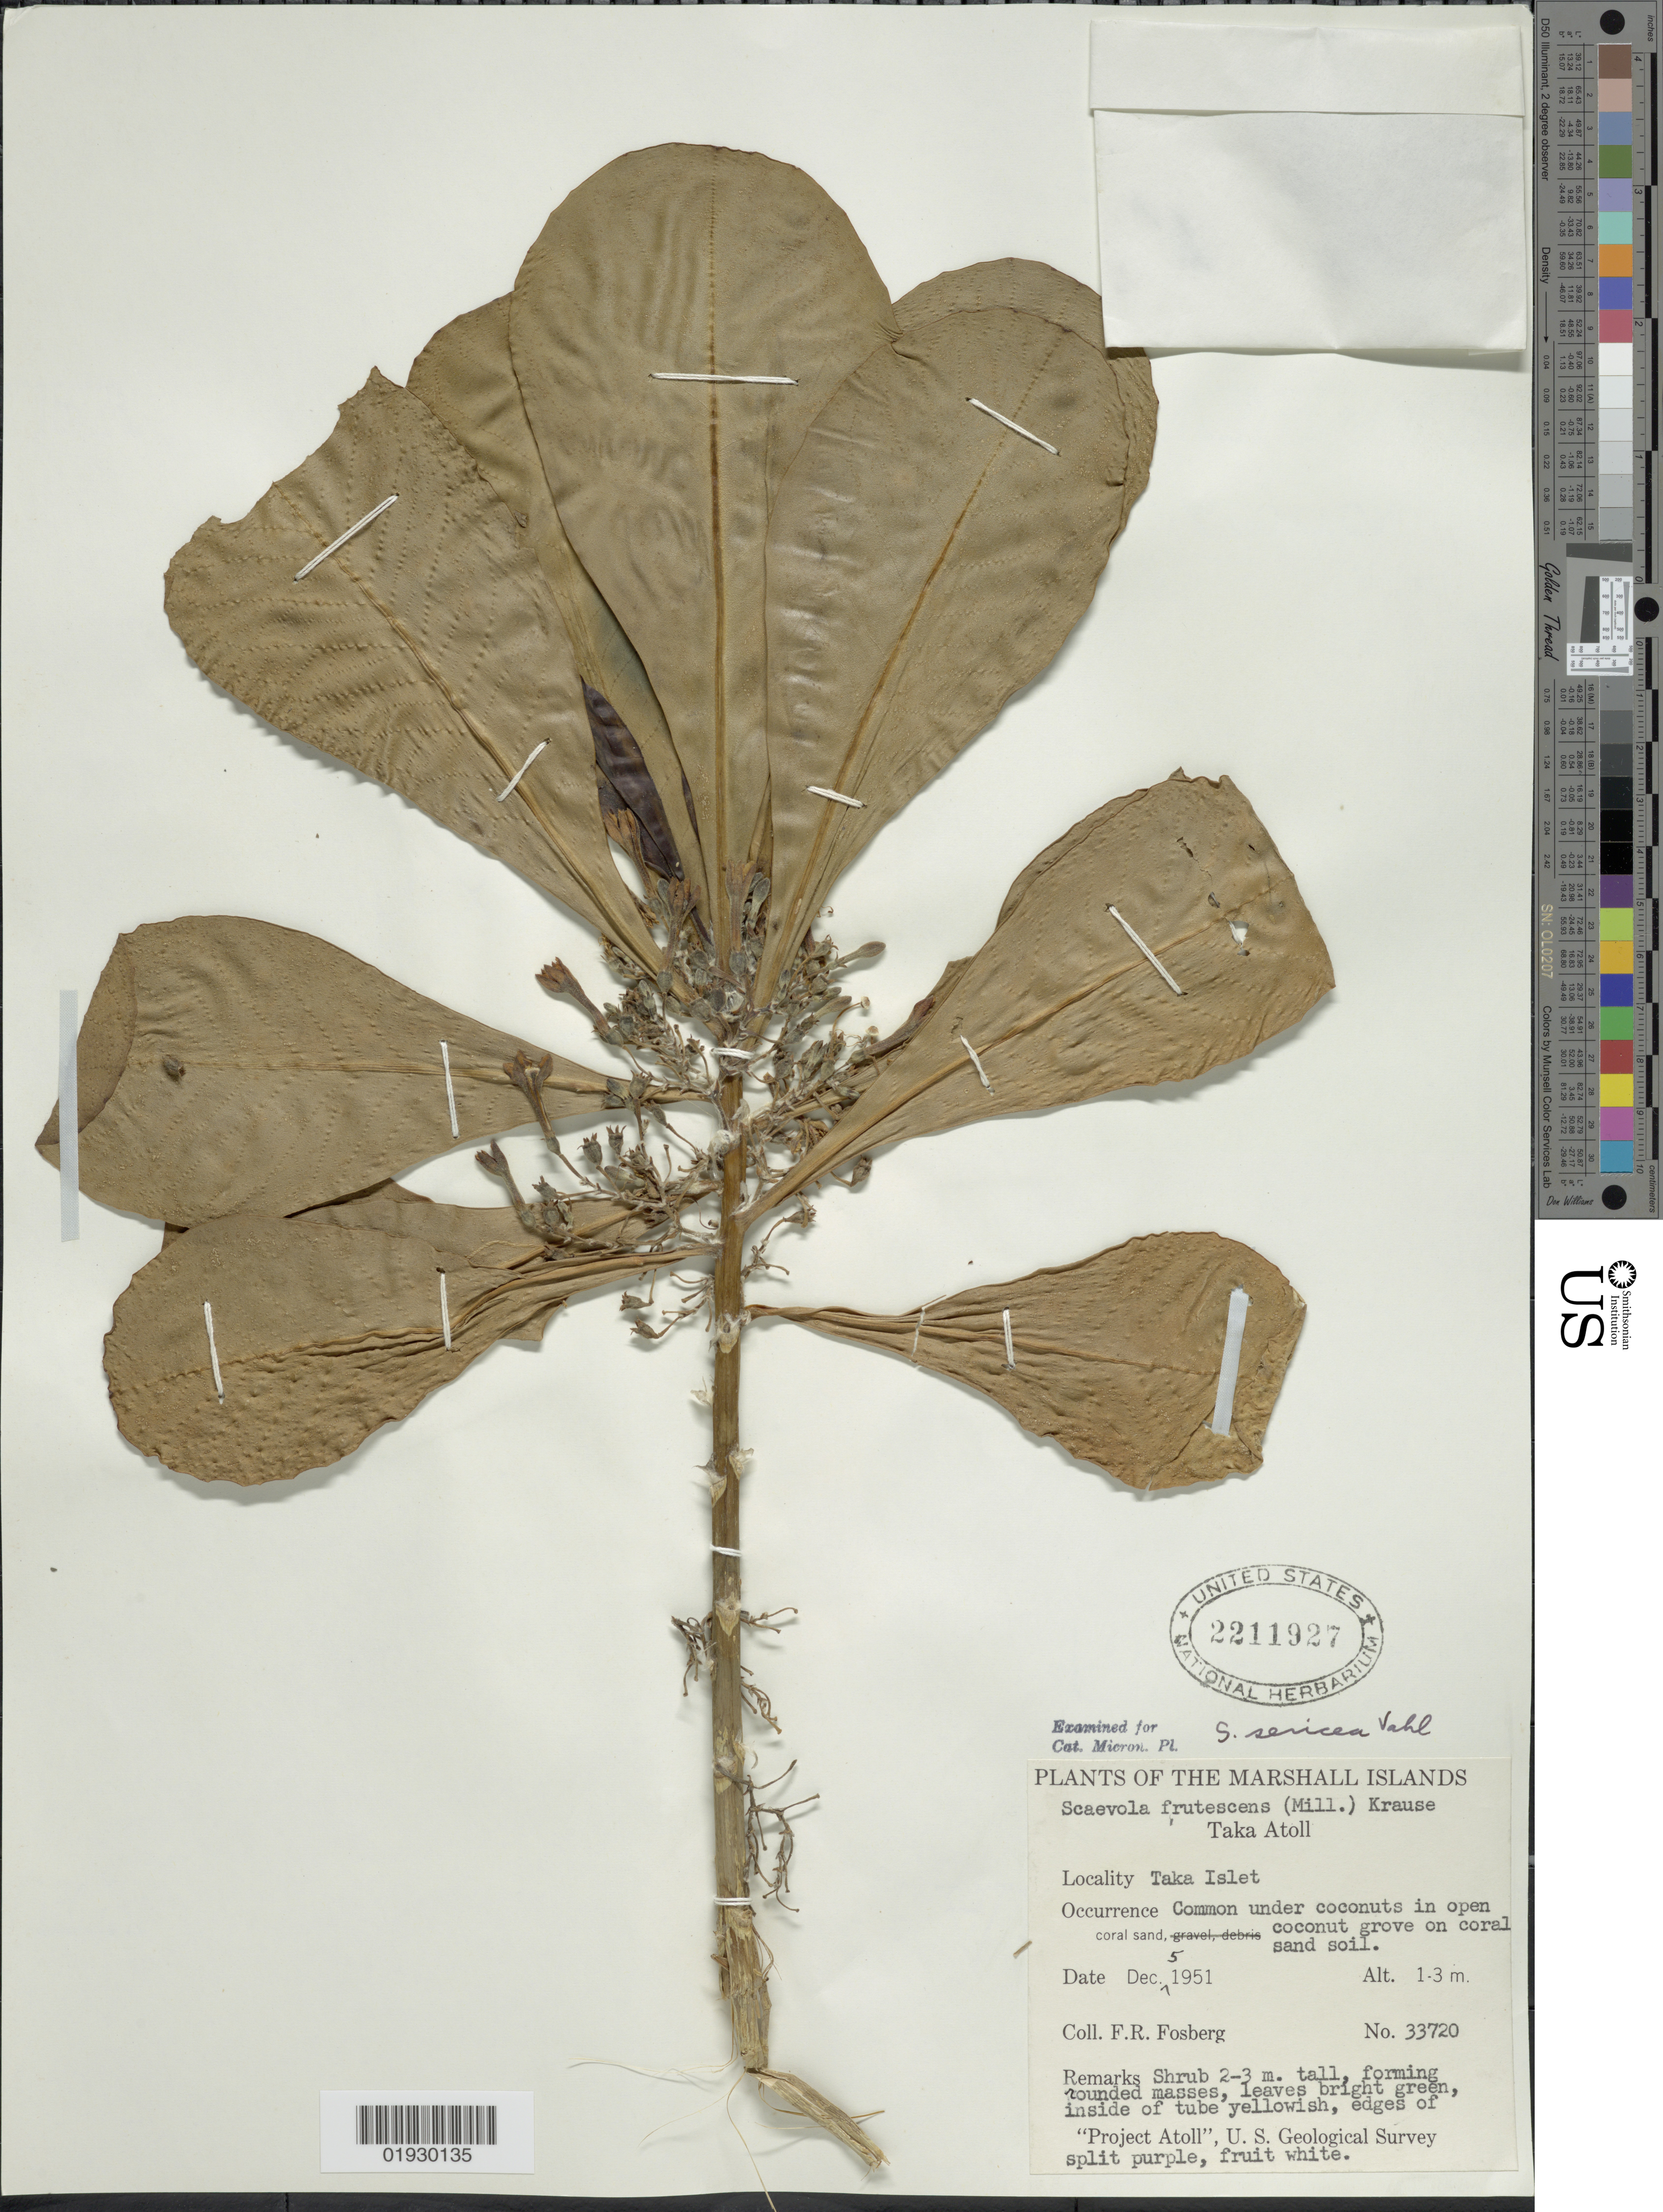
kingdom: Plantae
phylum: Tracheophyta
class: Magnoliopsida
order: Asterales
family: Goodeniaceae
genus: Scaevola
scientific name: Scaevola taccada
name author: (Gaertn.) Roxb.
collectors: F. R. Fosberg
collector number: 33720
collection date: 1951-12-05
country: Marshall Islands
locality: Taka Atoll. Taka Islet.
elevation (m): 1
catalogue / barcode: US 2211927